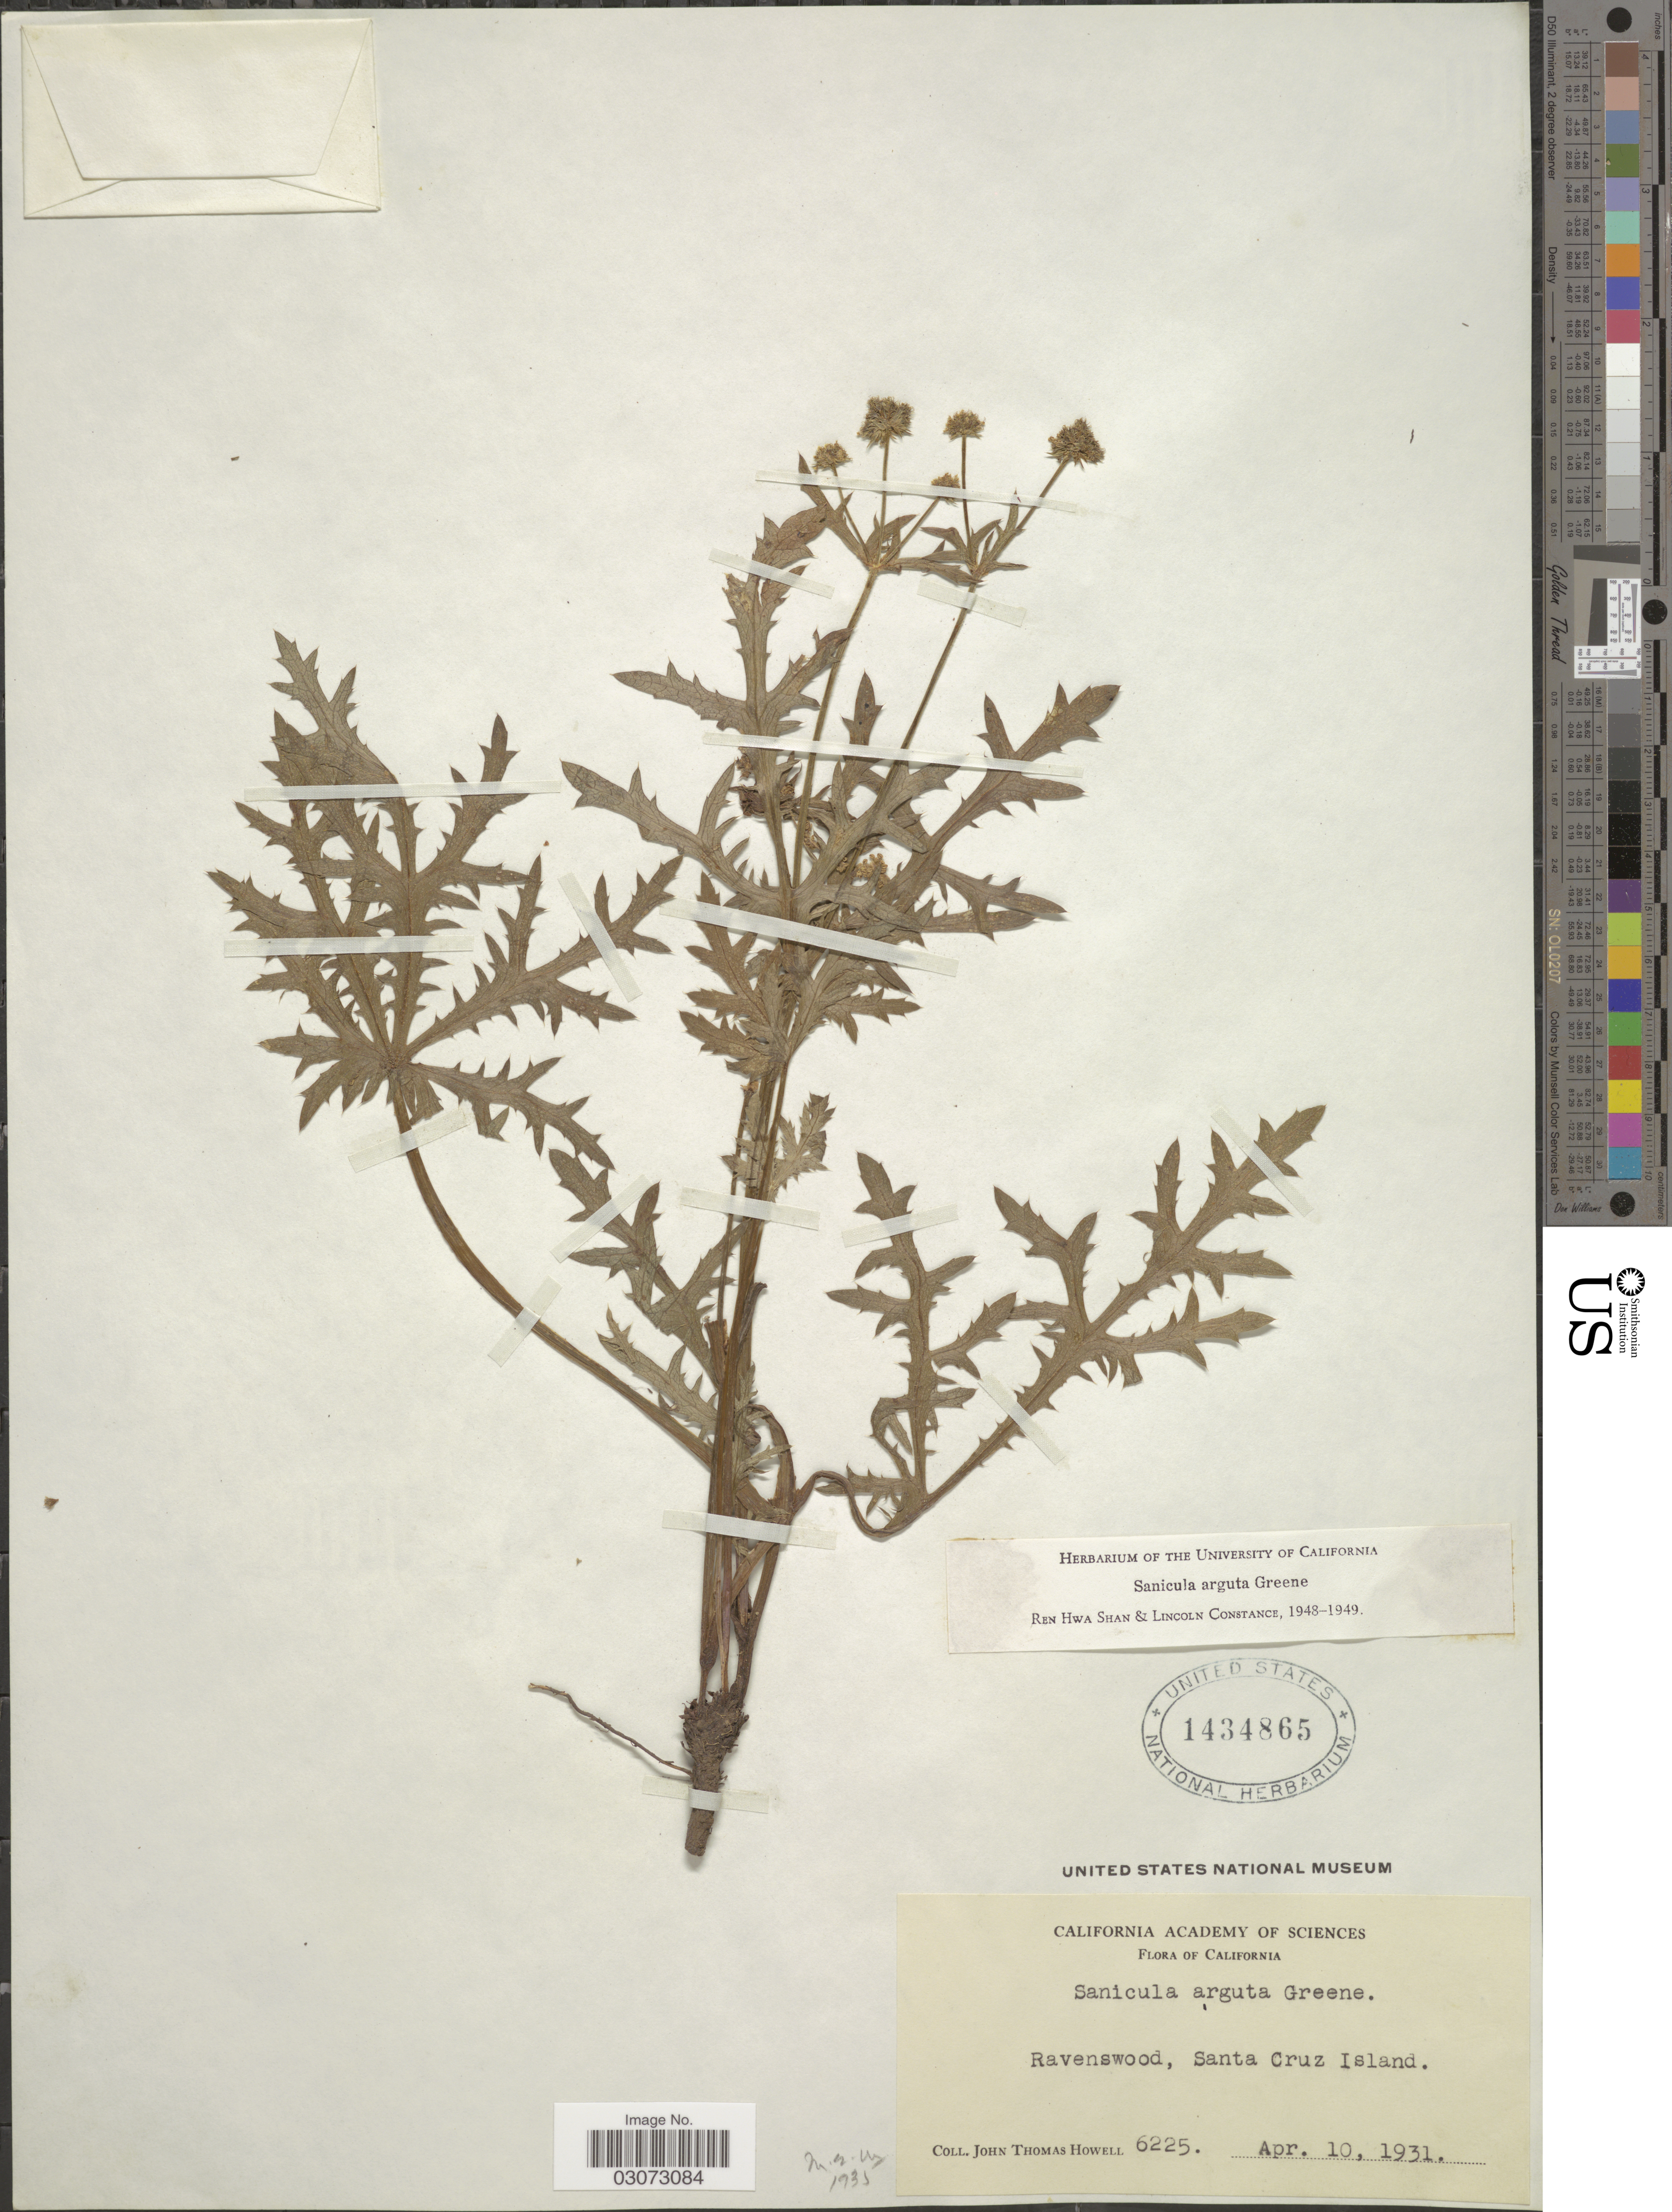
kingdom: Plantae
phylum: Tracheophyta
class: Magnoliopsida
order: Apiales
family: Apiaceae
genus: Sanicula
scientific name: Sanicula arguta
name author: Greene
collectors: J. T. Howell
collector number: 6225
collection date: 1931-04-10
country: United States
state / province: California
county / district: Santa Barbara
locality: Ravenswood, Santa Cruz Island.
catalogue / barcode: US 1434865